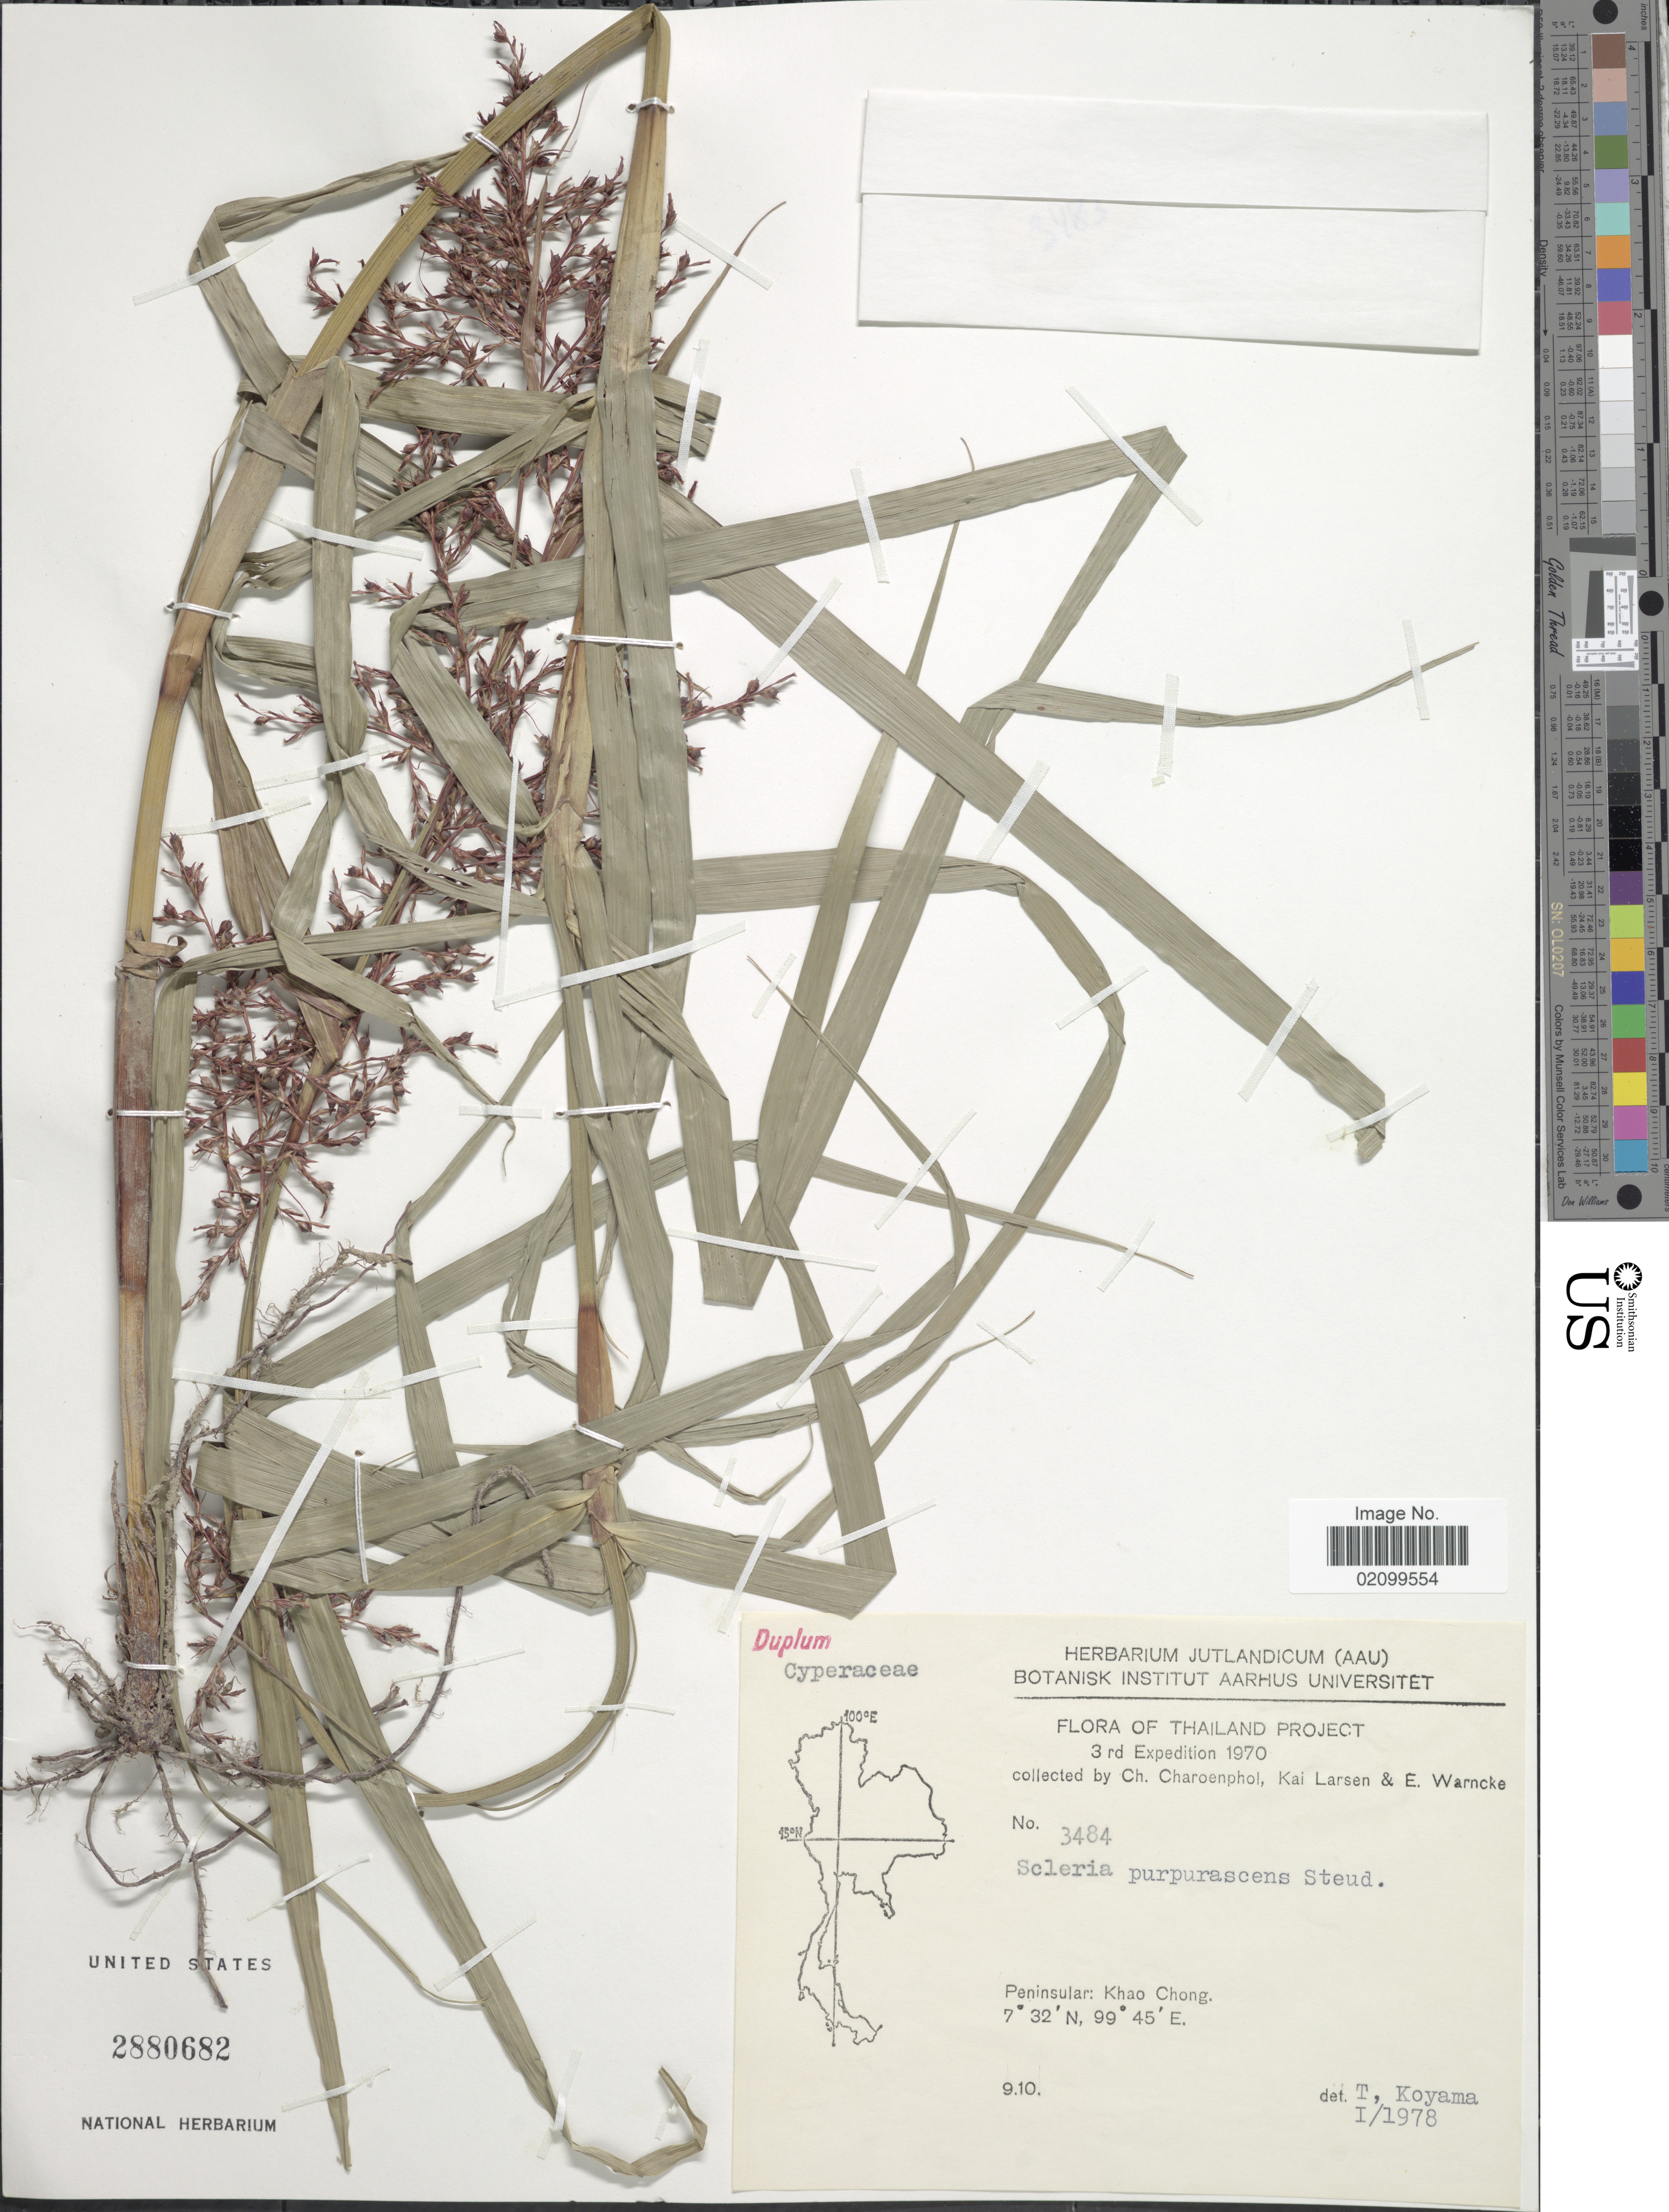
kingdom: Plantae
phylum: Tracheophyta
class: Liliopsida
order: Poales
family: Cyperaceae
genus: Scleria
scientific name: Scleria purpurascens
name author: Steud.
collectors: C. Charoenphol, K. Larsen & E. Warncke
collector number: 3484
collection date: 1970-10-09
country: Thailand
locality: Peninsular: Khao Chong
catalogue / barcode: US 2880682